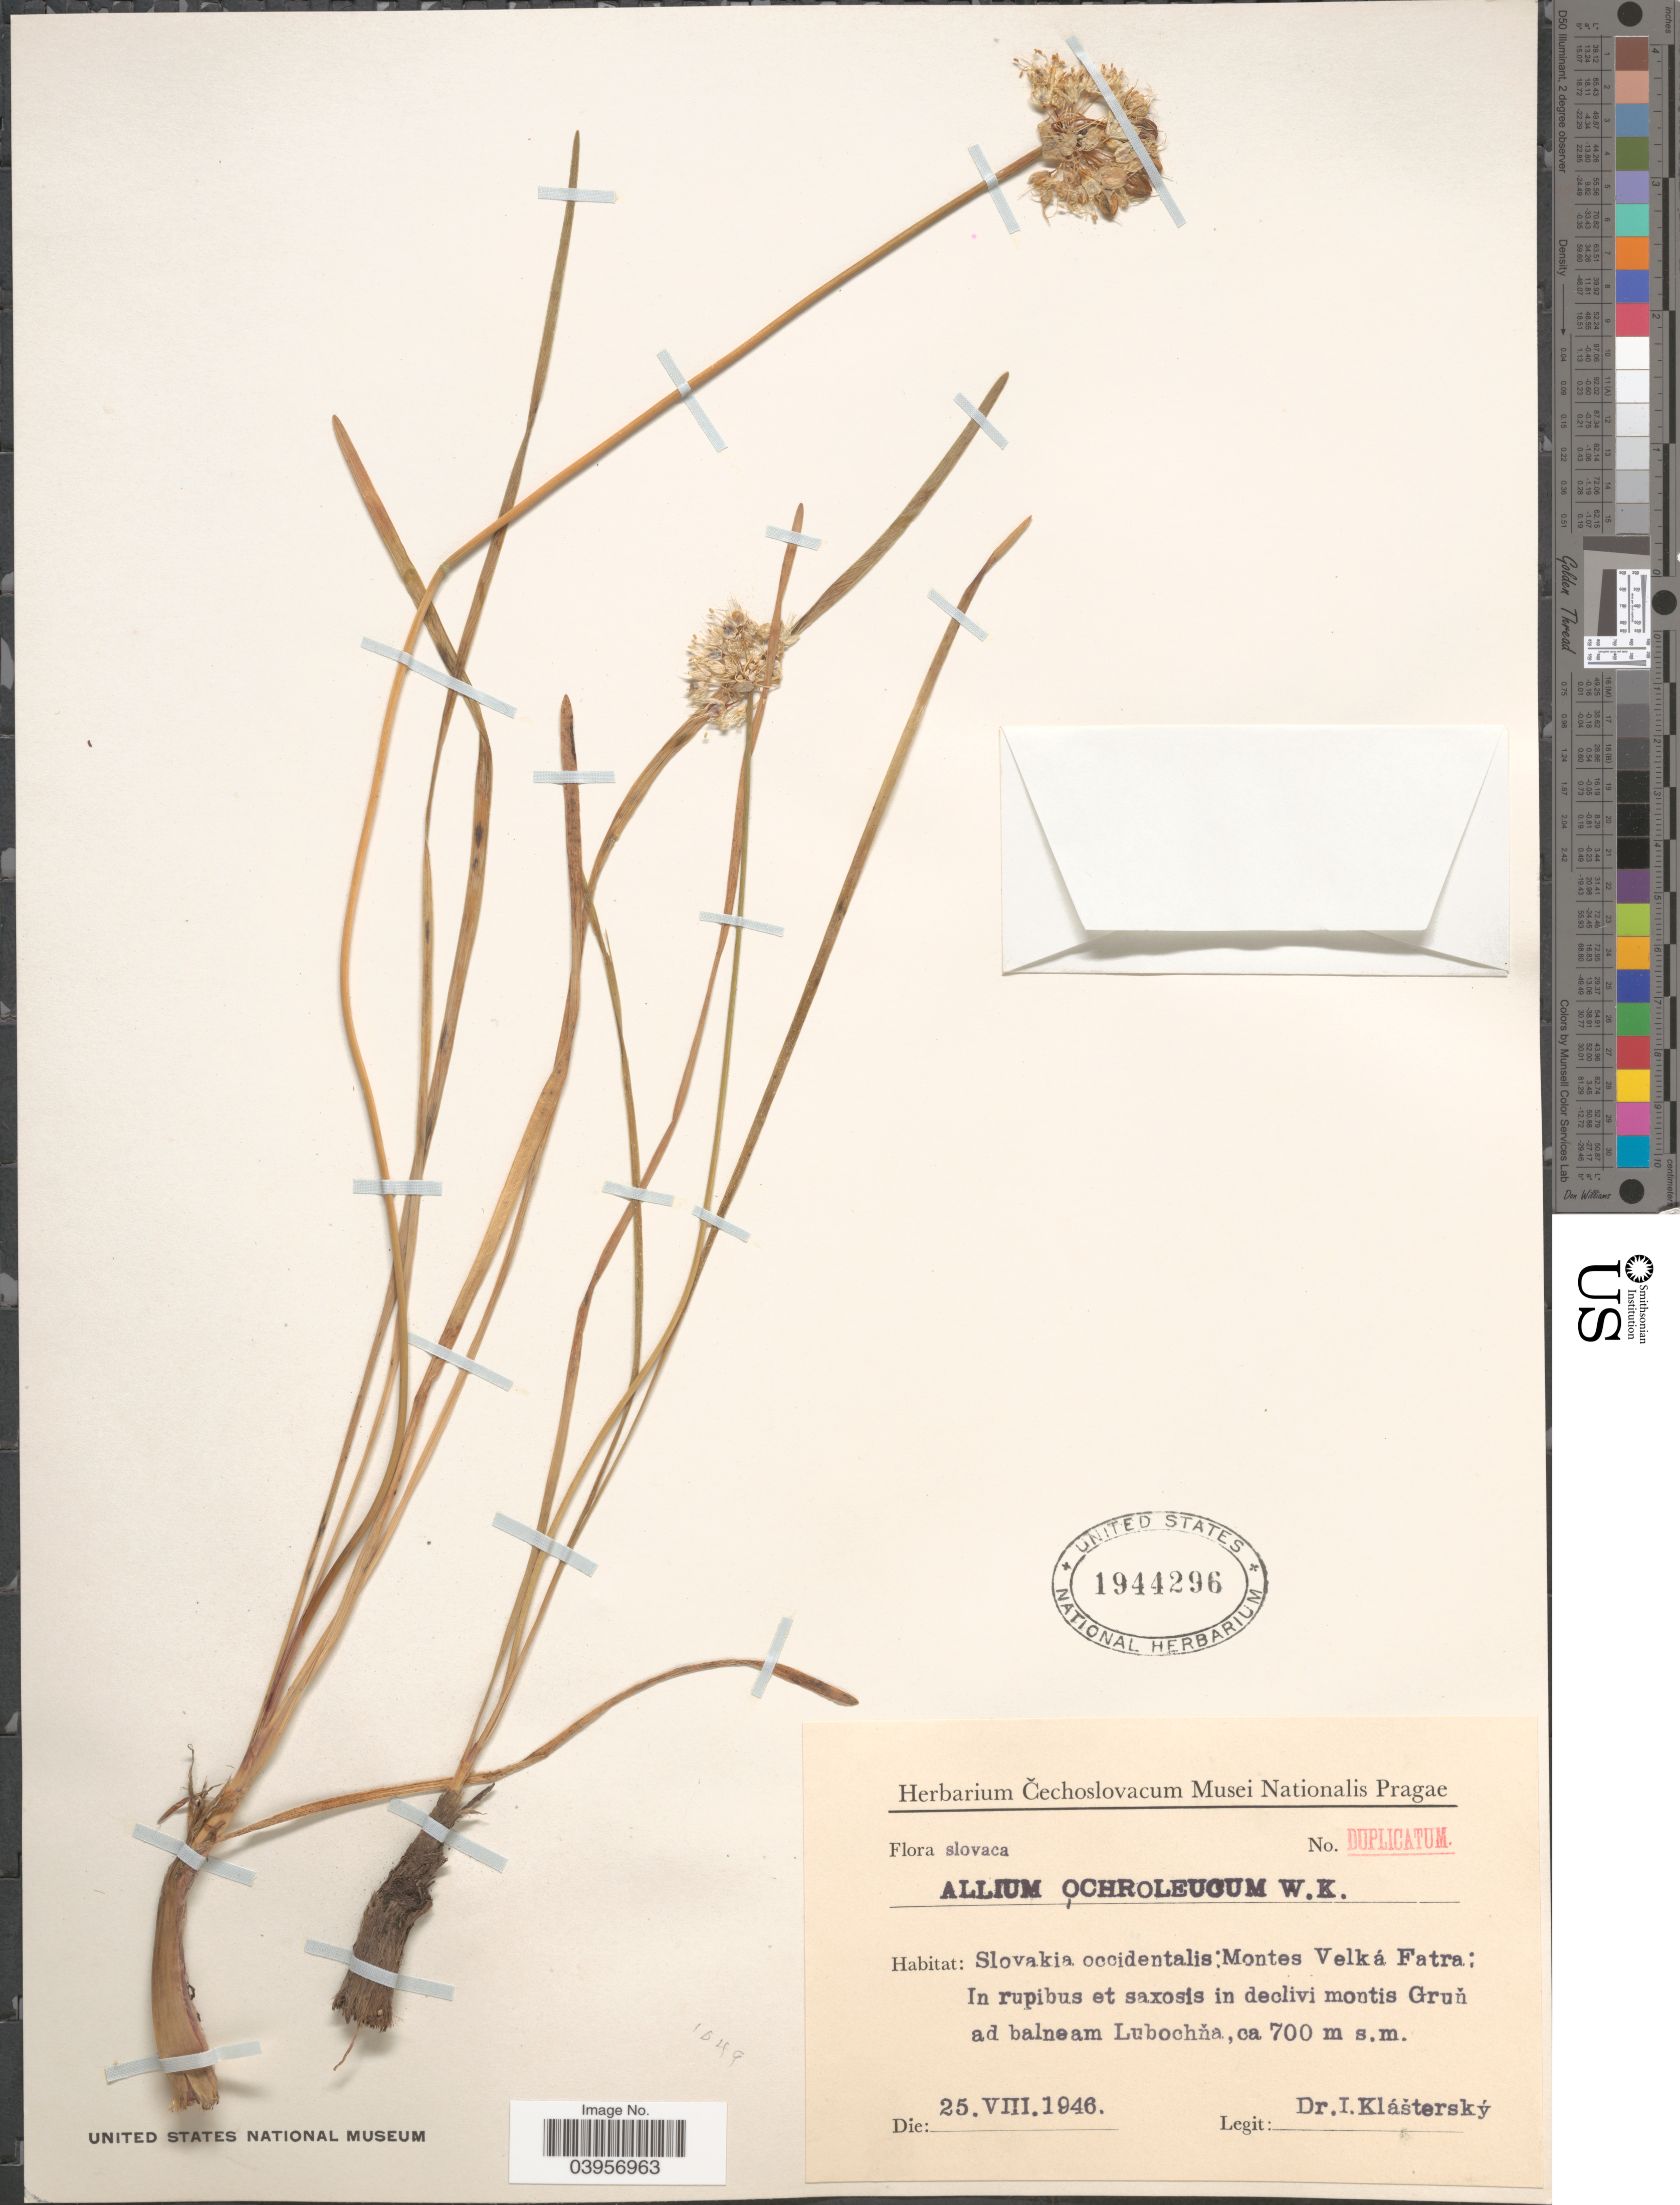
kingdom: Plantae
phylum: Tracheophyta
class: Liliopsida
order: Asparagales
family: Amaryllidaceae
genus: Allium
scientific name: Allium ochroleucum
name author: Waldst. & Kit.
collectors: I. Klášterský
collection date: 1946-08-25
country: Slovakia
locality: Slovakia occidentalis: Montes Velká Fatra: In rupibus et saxosis in declivi montis Gruň ad balneam Lubochňia.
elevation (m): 700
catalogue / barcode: US 1944296